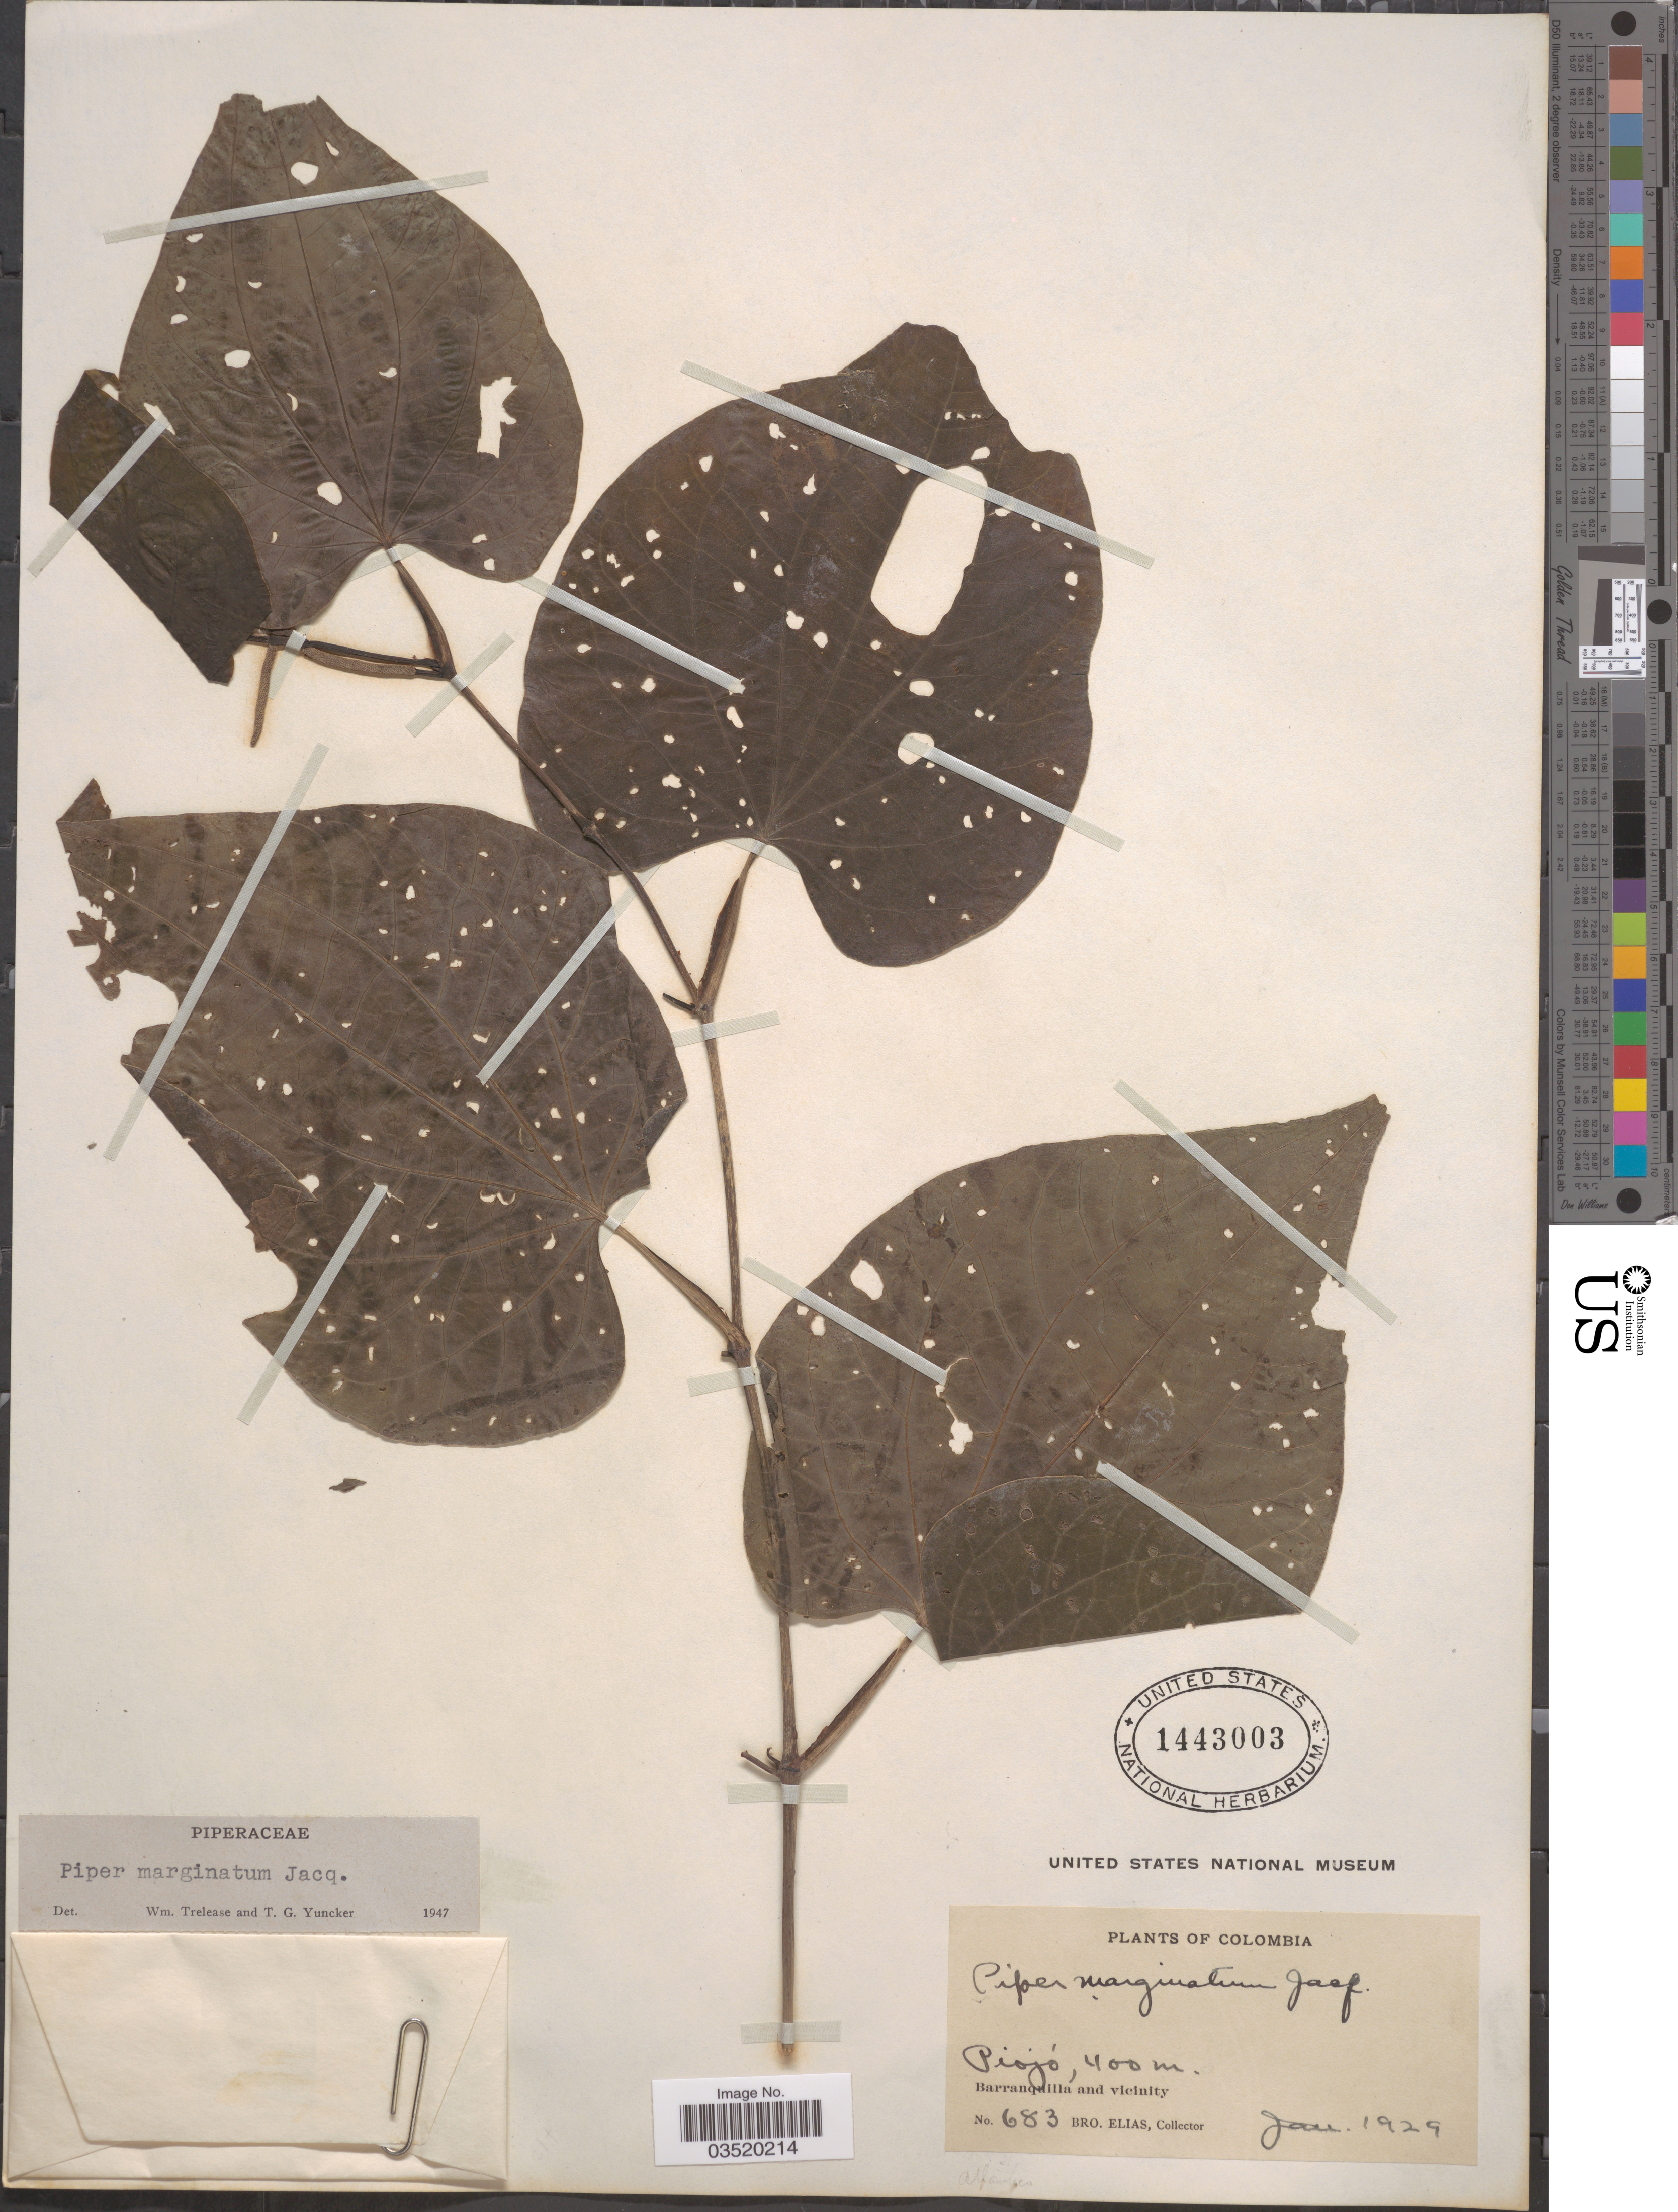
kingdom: Plantae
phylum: Tracheophyta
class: Magnoliopsida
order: Piperales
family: Piperaceae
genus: Piper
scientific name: Piper marginatum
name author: Jacq.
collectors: Bro. Elias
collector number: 683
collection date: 1929-01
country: Colombia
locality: Piojó. Barranquilla and vicinity.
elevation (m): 400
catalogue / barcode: US 1443003